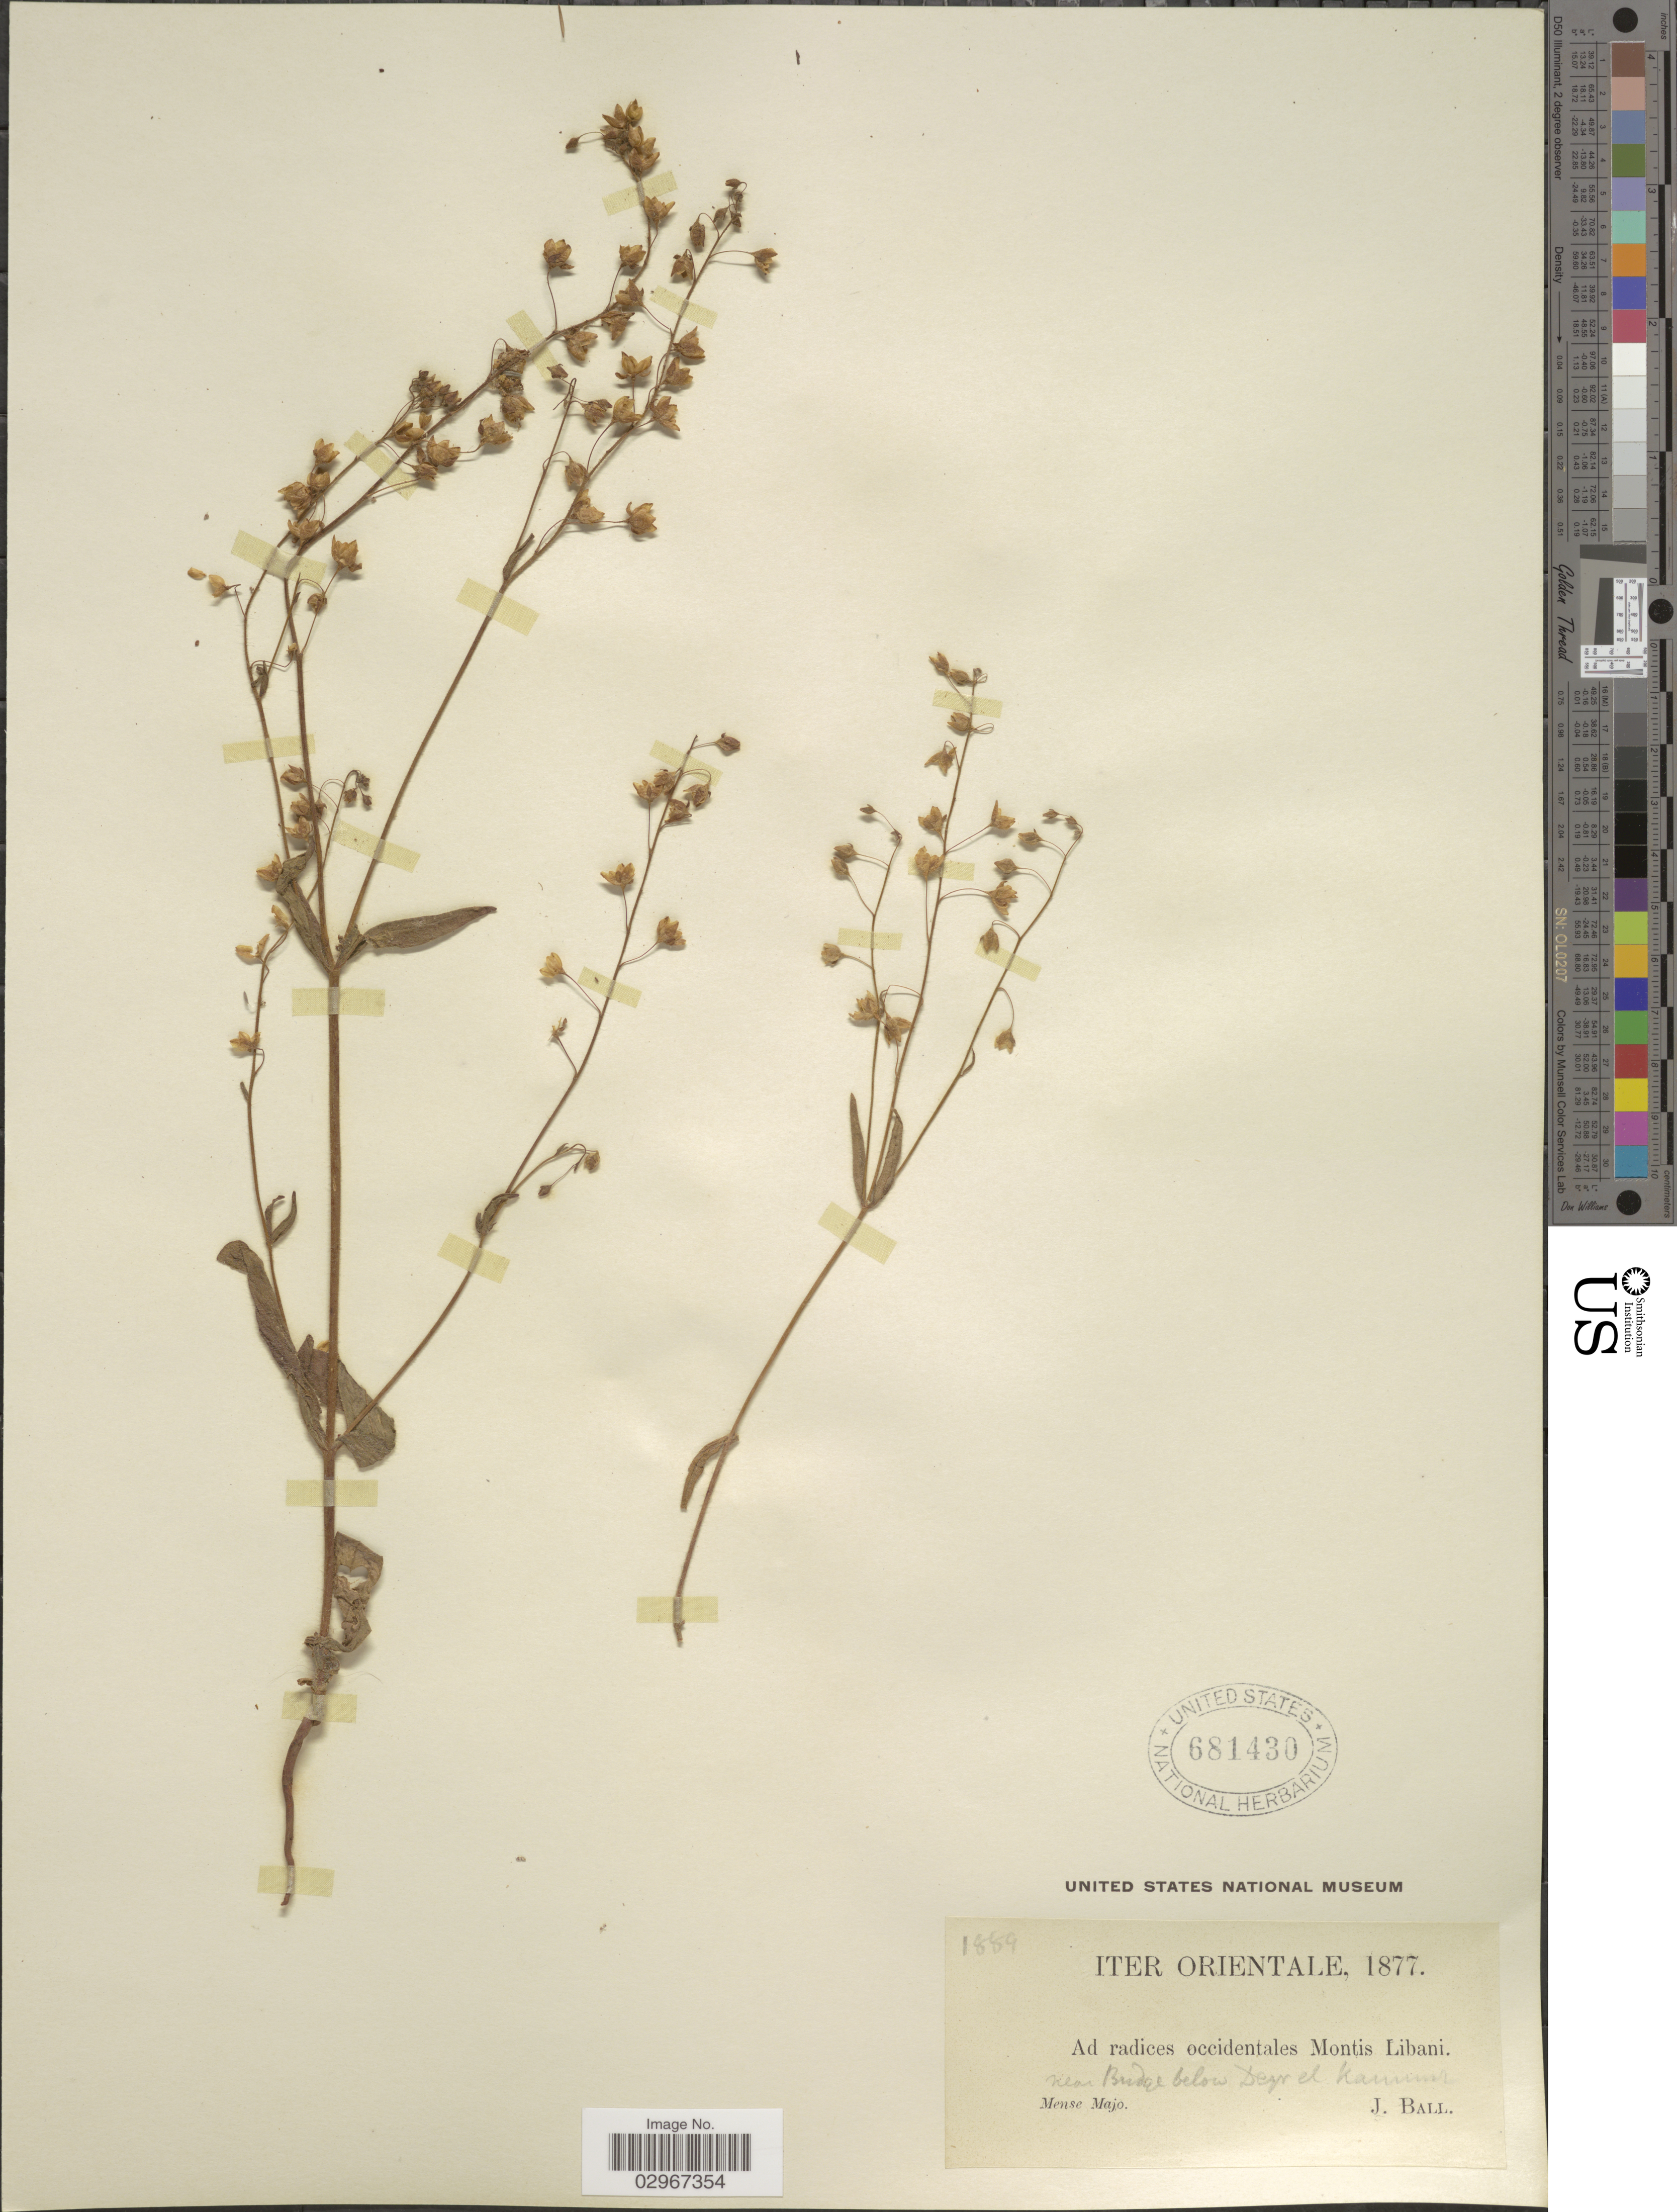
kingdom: Plantae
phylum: Tracheophyta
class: Magnoliopsida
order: Malvales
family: Cistaceae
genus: Helianthemum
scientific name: Helianthemum sp.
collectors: J. Ball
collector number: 1889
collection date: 1877-05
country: Lebanon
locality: Iter Orientale, Ad radices occidentales Montis Libani, near Bridge below Deyr et Kanmar [Deir al-Qamar]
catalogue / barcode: US 681430